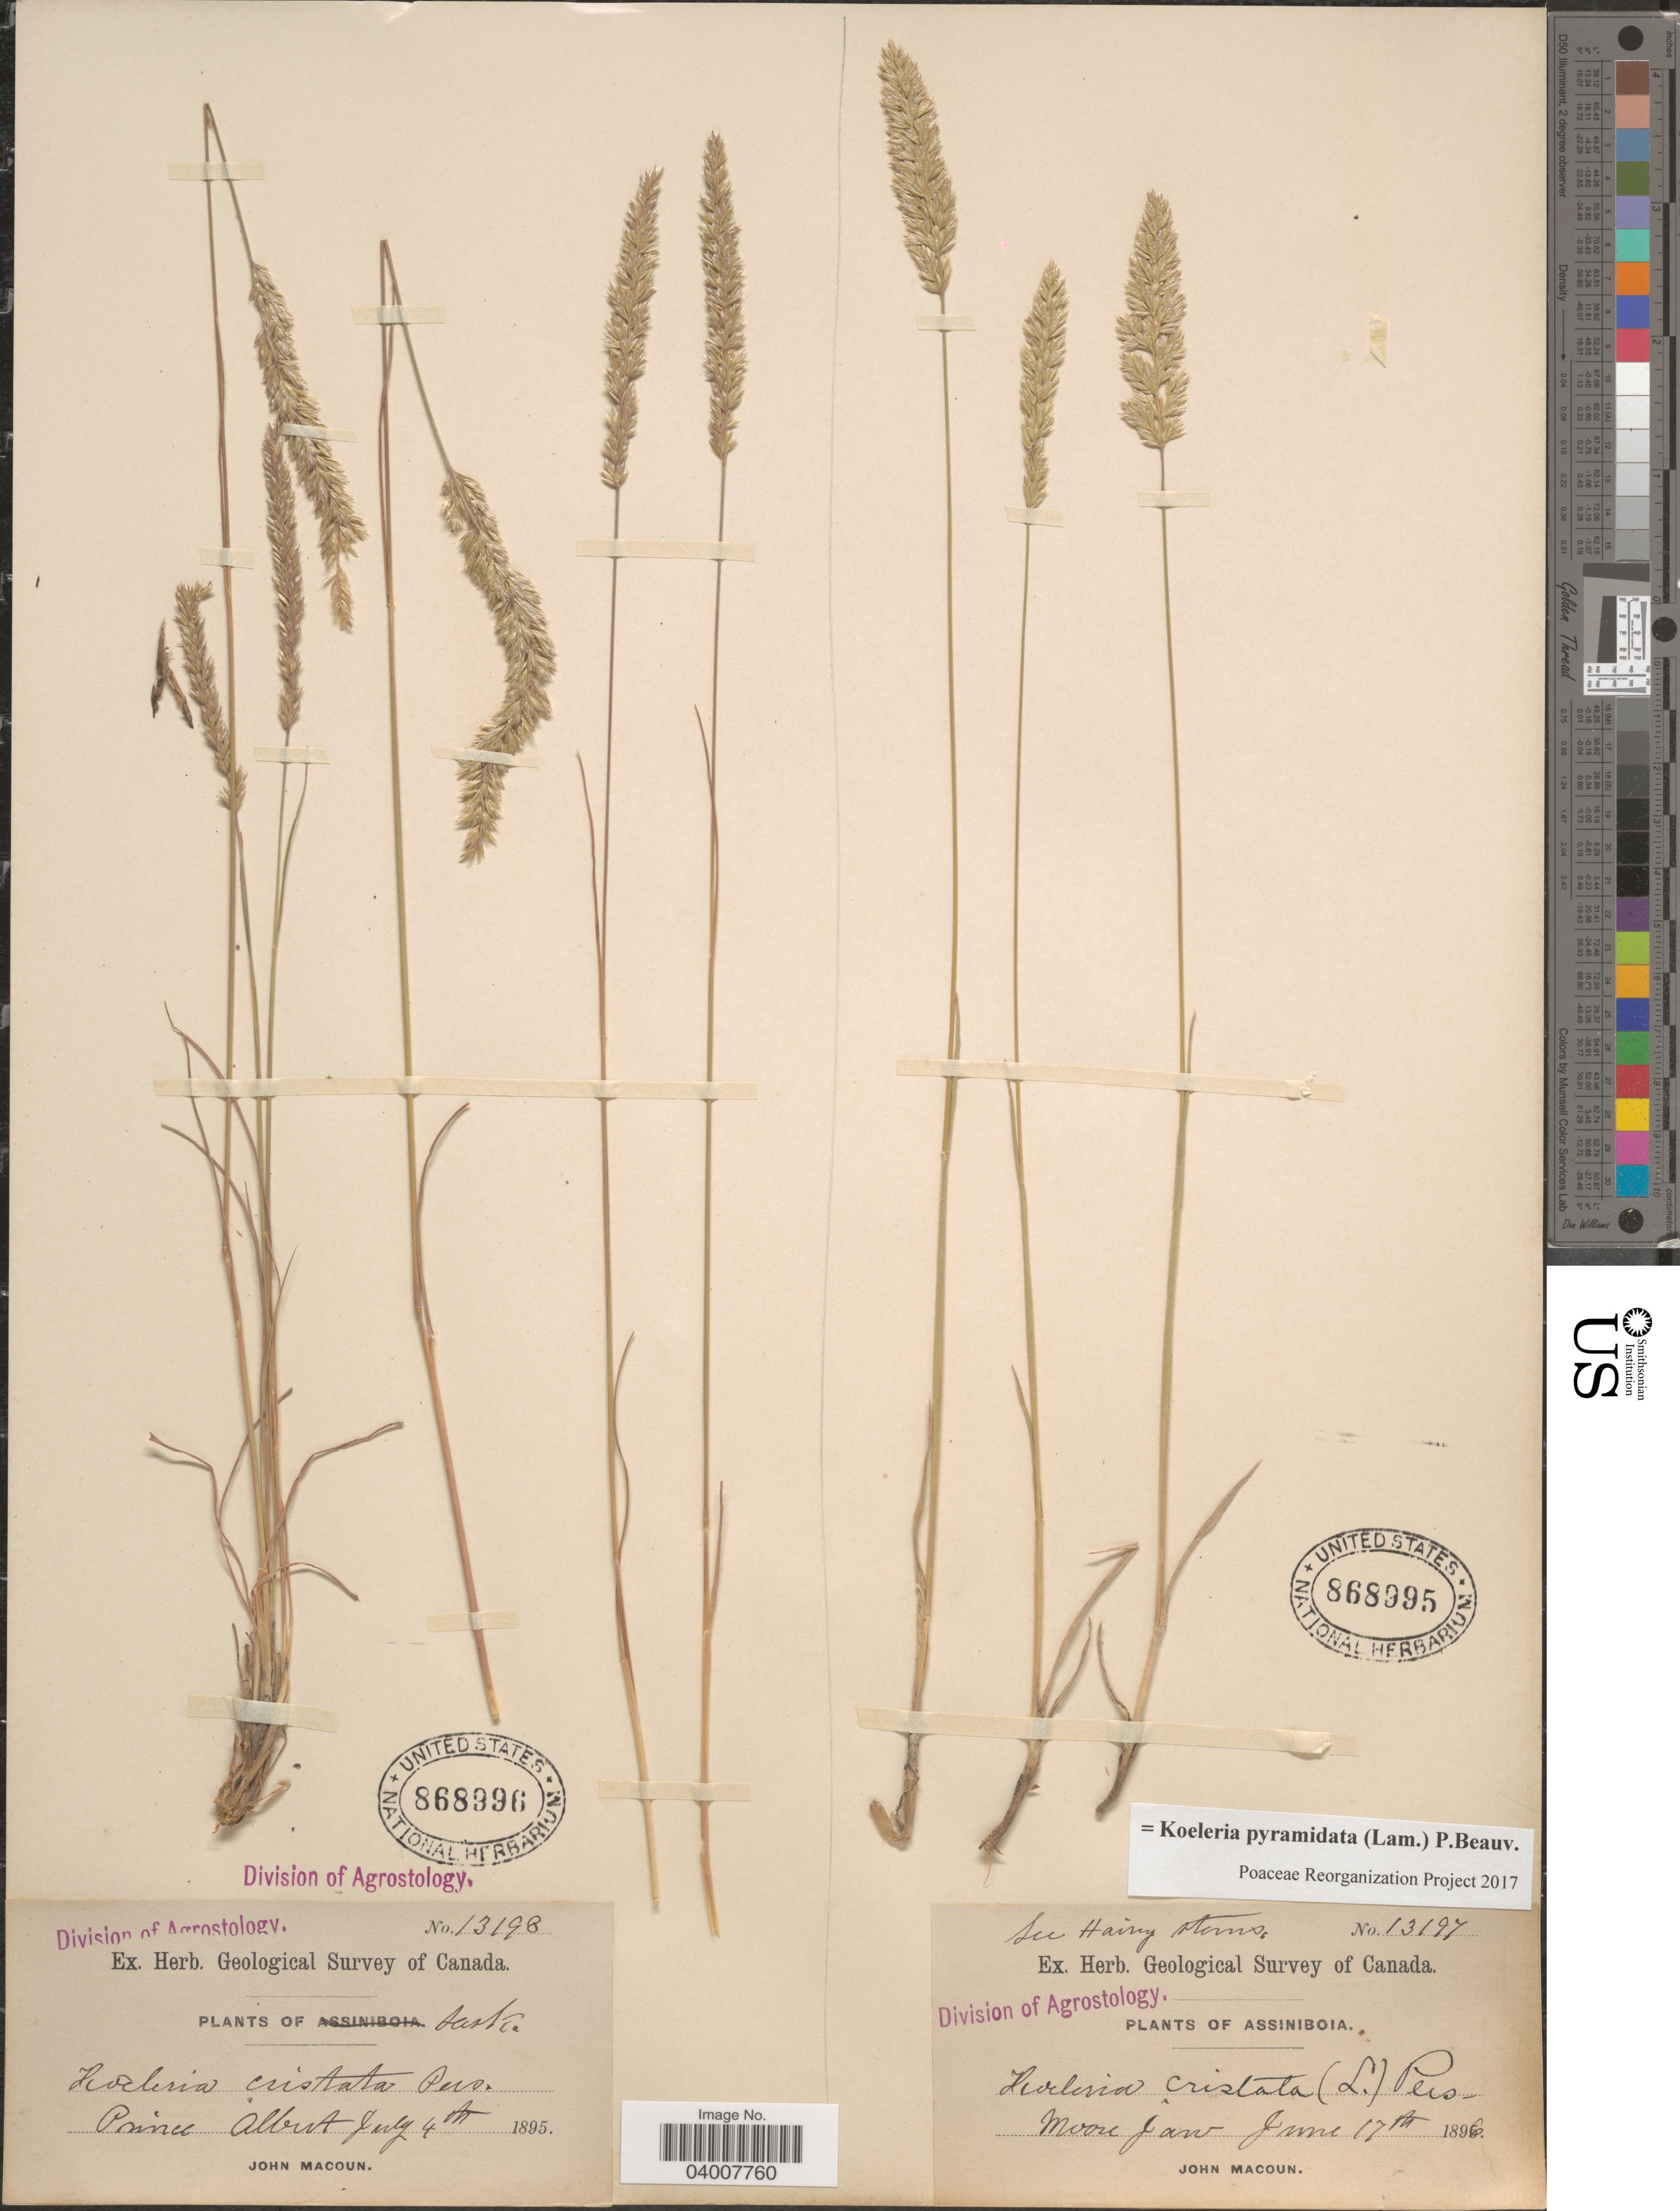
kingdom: Plantae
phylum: Tracheophyta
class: Liliopsida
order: Poales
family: Poaceae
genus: Koeleria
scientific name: Koeleria pyramidata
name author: (Lam.) P. Beauv.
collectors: J. Macoun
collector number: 13197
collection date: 1896-06-17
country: Canada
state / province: Saskatchewan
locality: Assiniboia. Moose Jaw.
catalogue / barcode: US 868995